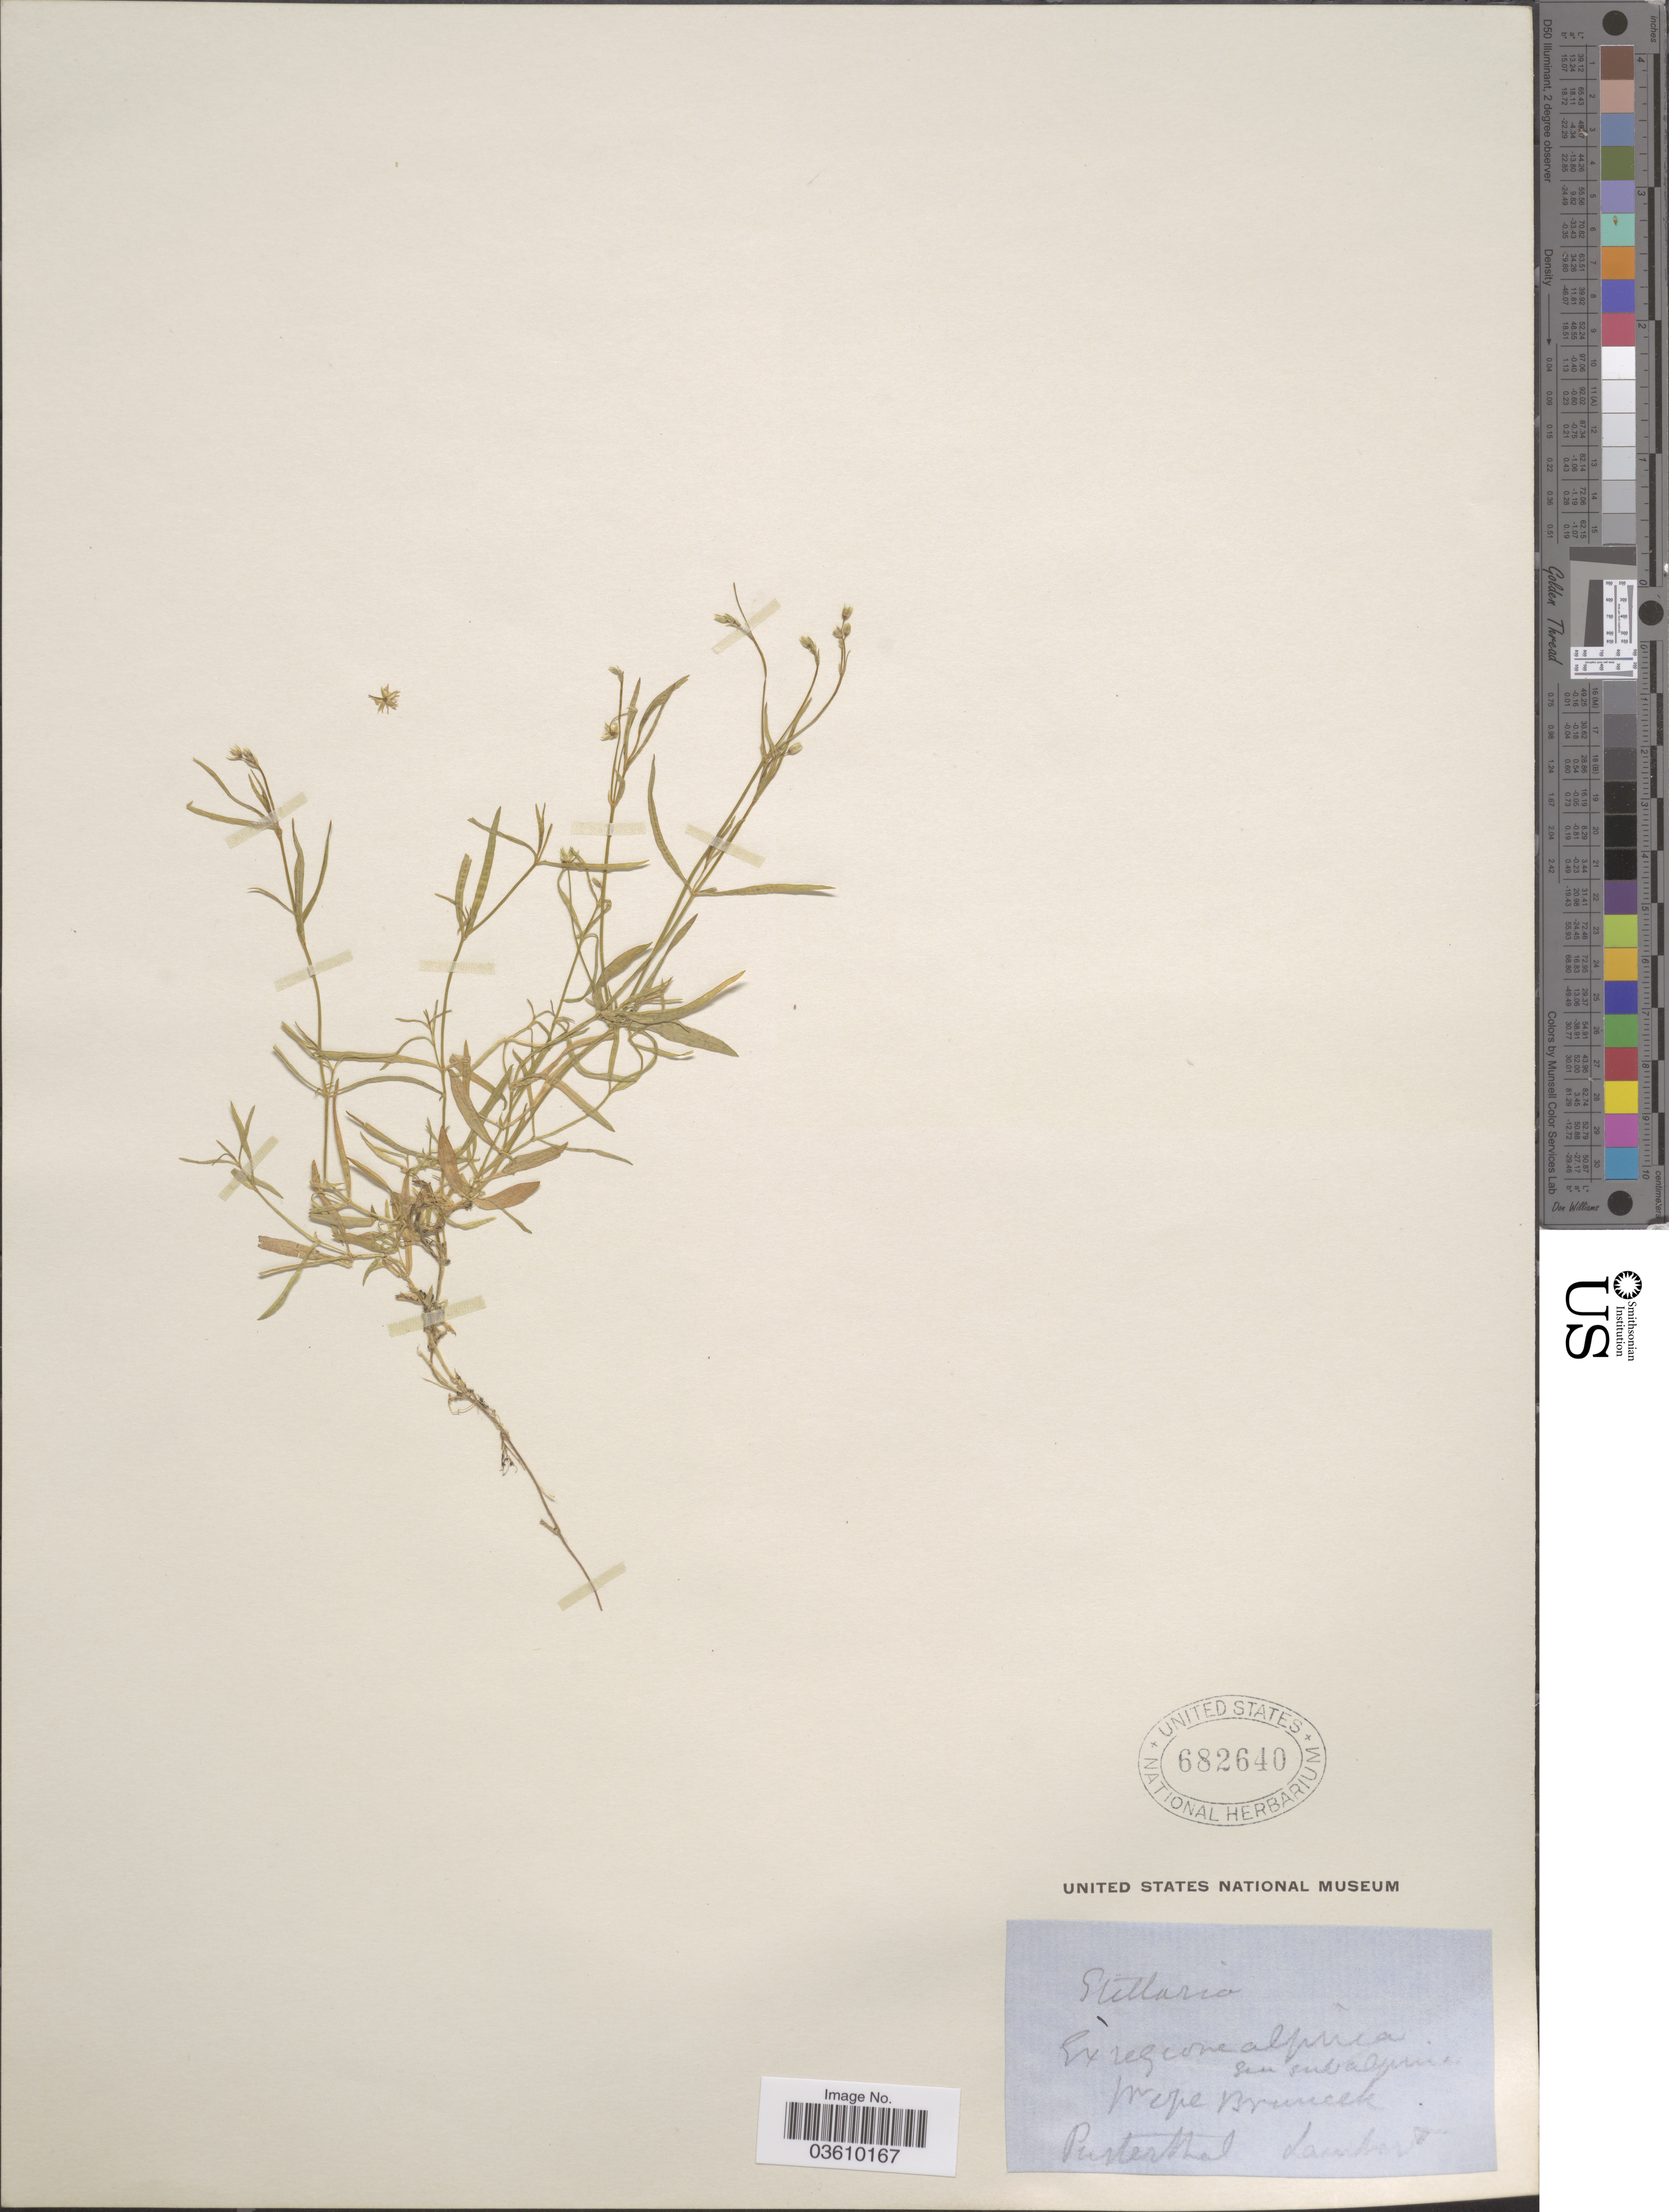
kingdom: Plantae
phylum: Tracheophyta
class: Magnoliopsida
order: Caryophyllales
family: Caryophyllaceae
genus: Stellaria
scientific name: Stellaria sp.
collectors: Lambert, --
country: Italy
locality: Prope Bruneck.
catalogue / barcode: US 682640